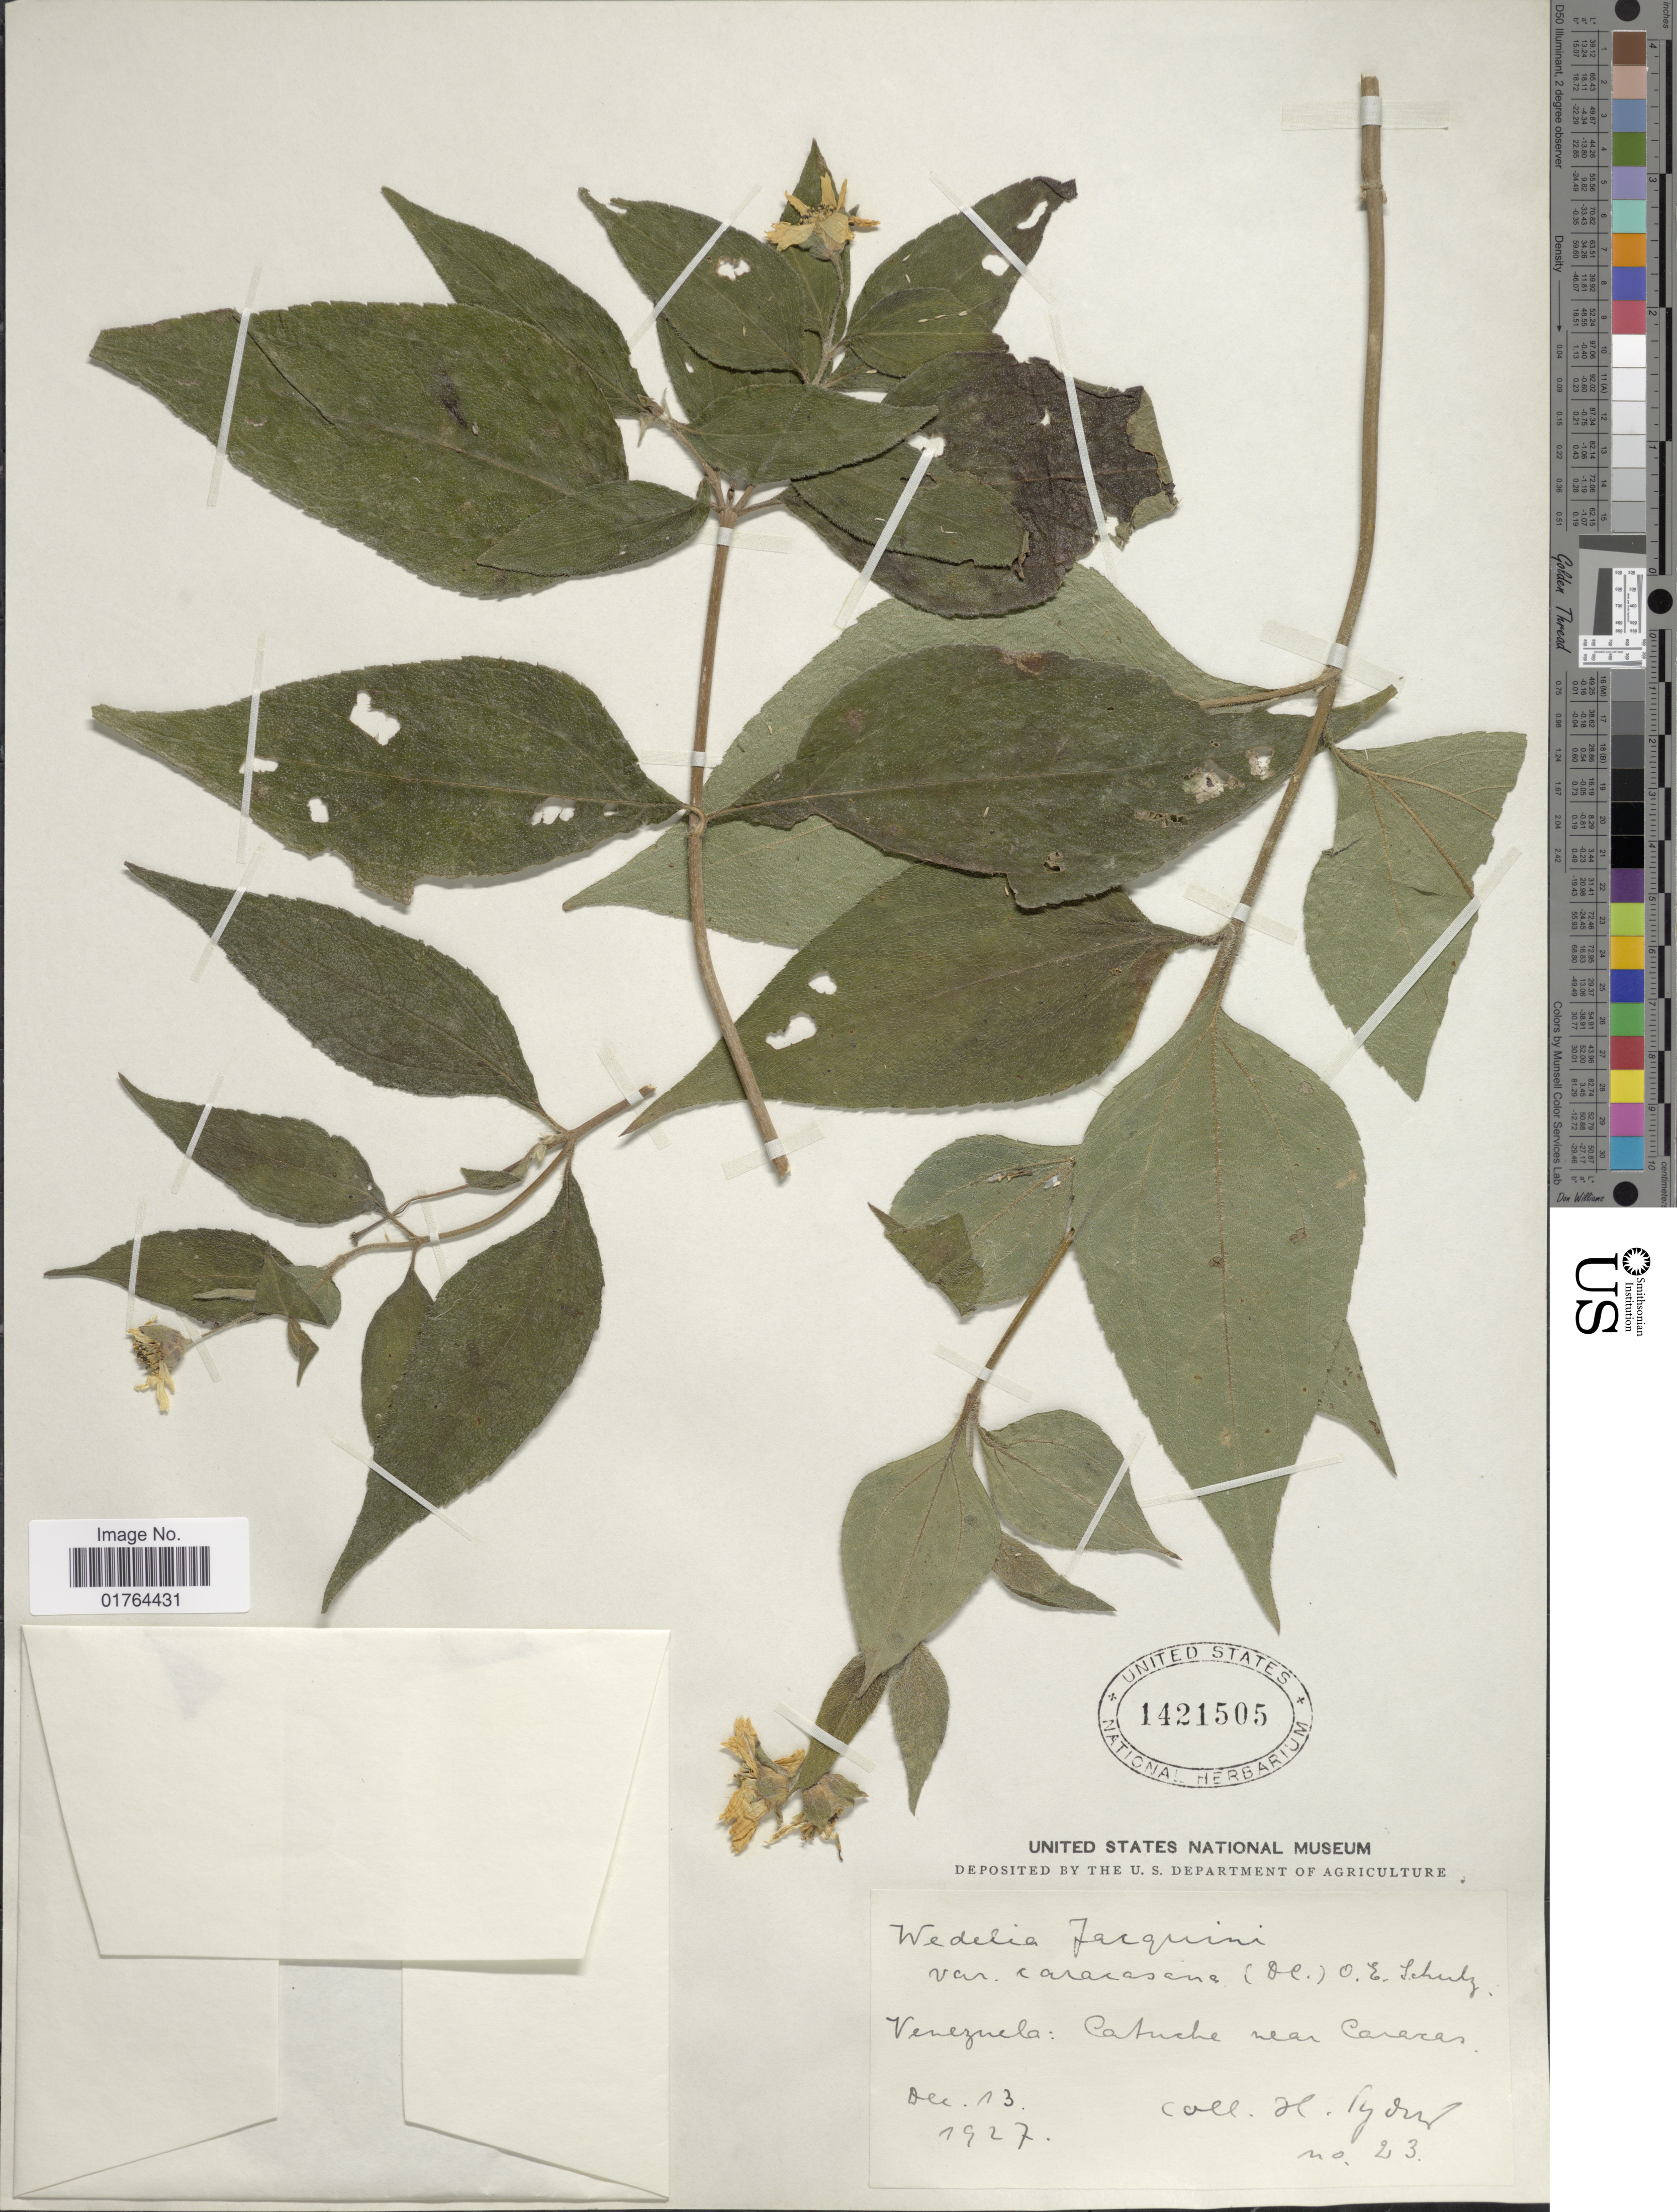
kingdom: Plantae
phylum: Tracheophyta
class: Magnoliopsida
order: Asterales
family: Asteraceae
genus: Wedelia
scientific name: Wedelia calycina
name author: Rich.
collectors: H. Lyon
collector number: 23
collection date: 1927-12-13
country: Venezuela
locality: Catuche near Caracas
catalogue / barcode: US 1421505